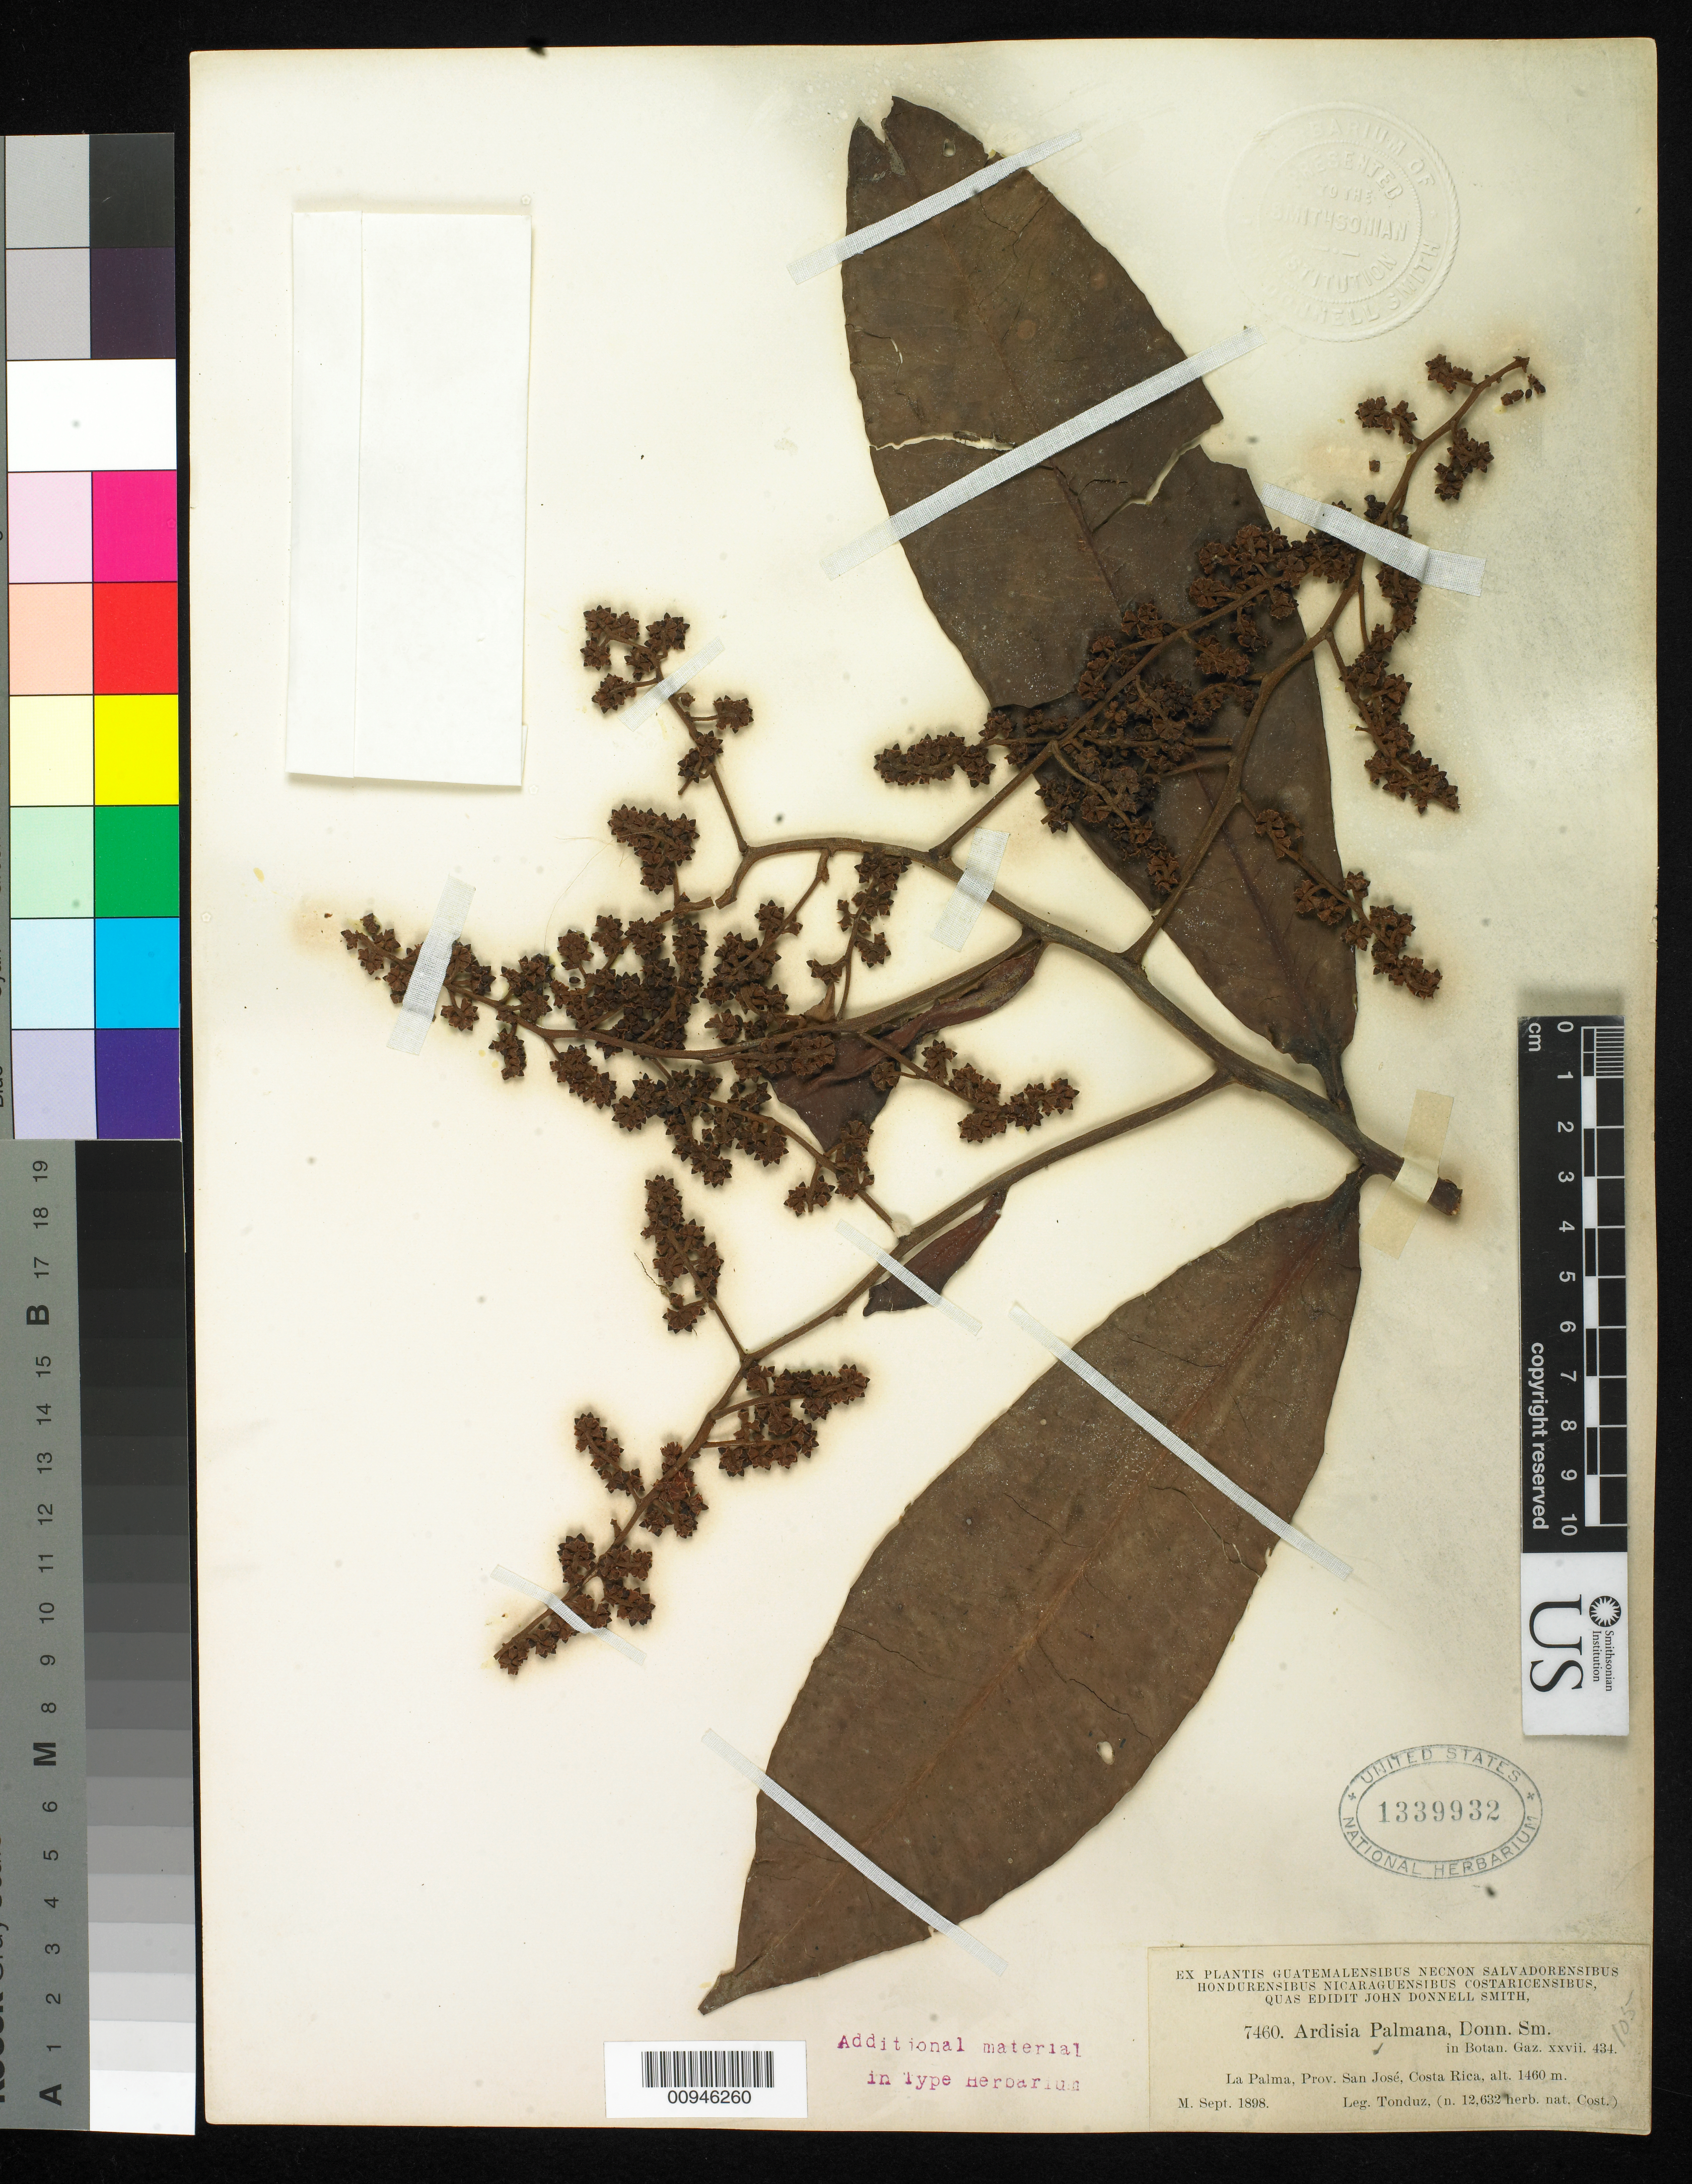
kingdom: Plantae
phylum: Tracheophyta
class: Magnoliopsida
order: Ericales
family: Primulaceae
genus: Ardisia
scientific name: Ardisia palmana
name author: Donn. Sm.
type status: Type Collection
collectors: A. Tonduz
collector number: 12632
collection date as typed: Sep 1898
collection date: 1898-09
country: Costa Rica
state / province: San José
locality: La Palma.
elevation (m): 1460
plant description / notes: One of three US sheets (USNH 1339932, 1339933, 1339934) received from the John Donnell Smith herbarium, none clearly the holotype. USNH 1339934, with a copy of the protologue attached, could arguably be taken for the holotype although C.L. Lundell annotated both 1339933 & 1339934 as "holotype". J.M. Ricketson (2000) annotated 1339933 & 1339934 as sheet 1 & sheet 2 of an isotype, assuming the holotype is at CR but Donnell Smith's reference to "herb. nat. Cost." in the protologue refers to the collection numbering on the label, not the herbarium.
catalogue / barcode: US 1339932